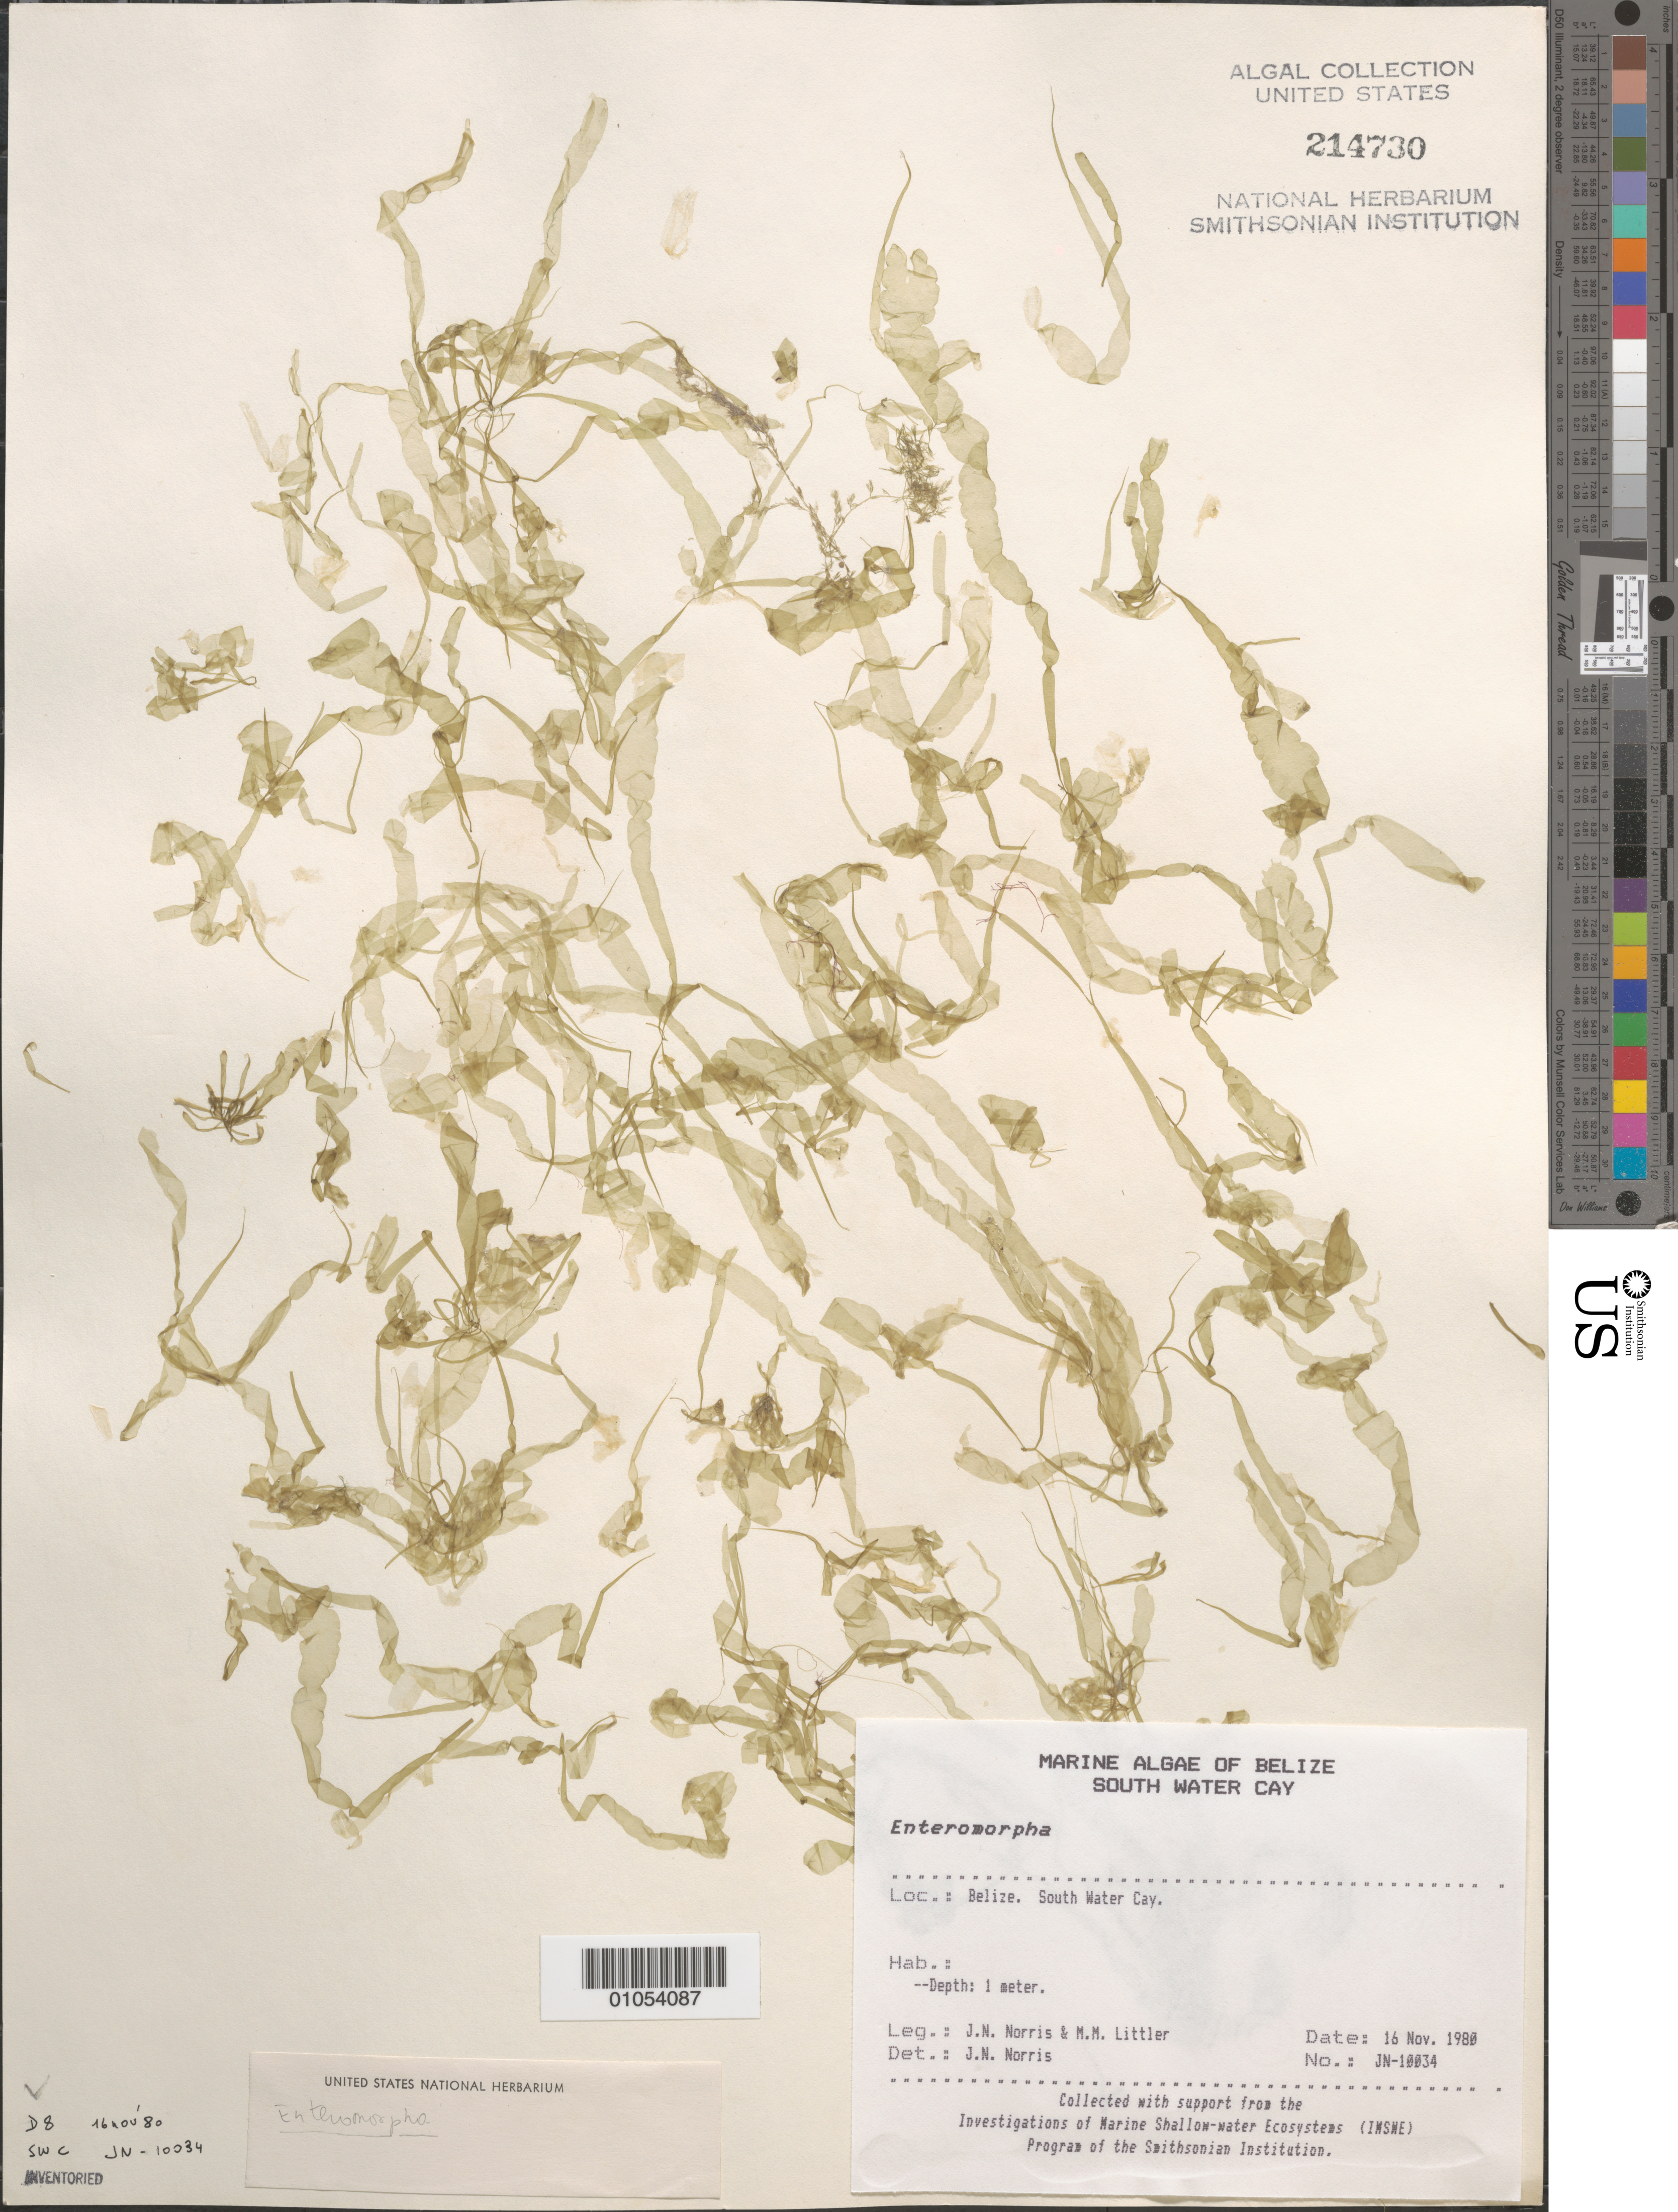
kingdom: Plantae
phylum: Chlorophyta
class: Ulvophyceae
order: Ulvales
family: Ulvaceae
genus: Ulva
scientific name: Ulva sp.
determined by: Algae name updating Project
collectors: J. N. Norris & M. M. Littler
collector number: JN-10034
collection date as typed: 16 Nov 1980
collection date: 1980-11-16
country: Belize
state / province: Stann Creek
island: South Water Cay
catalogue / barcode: US 214730